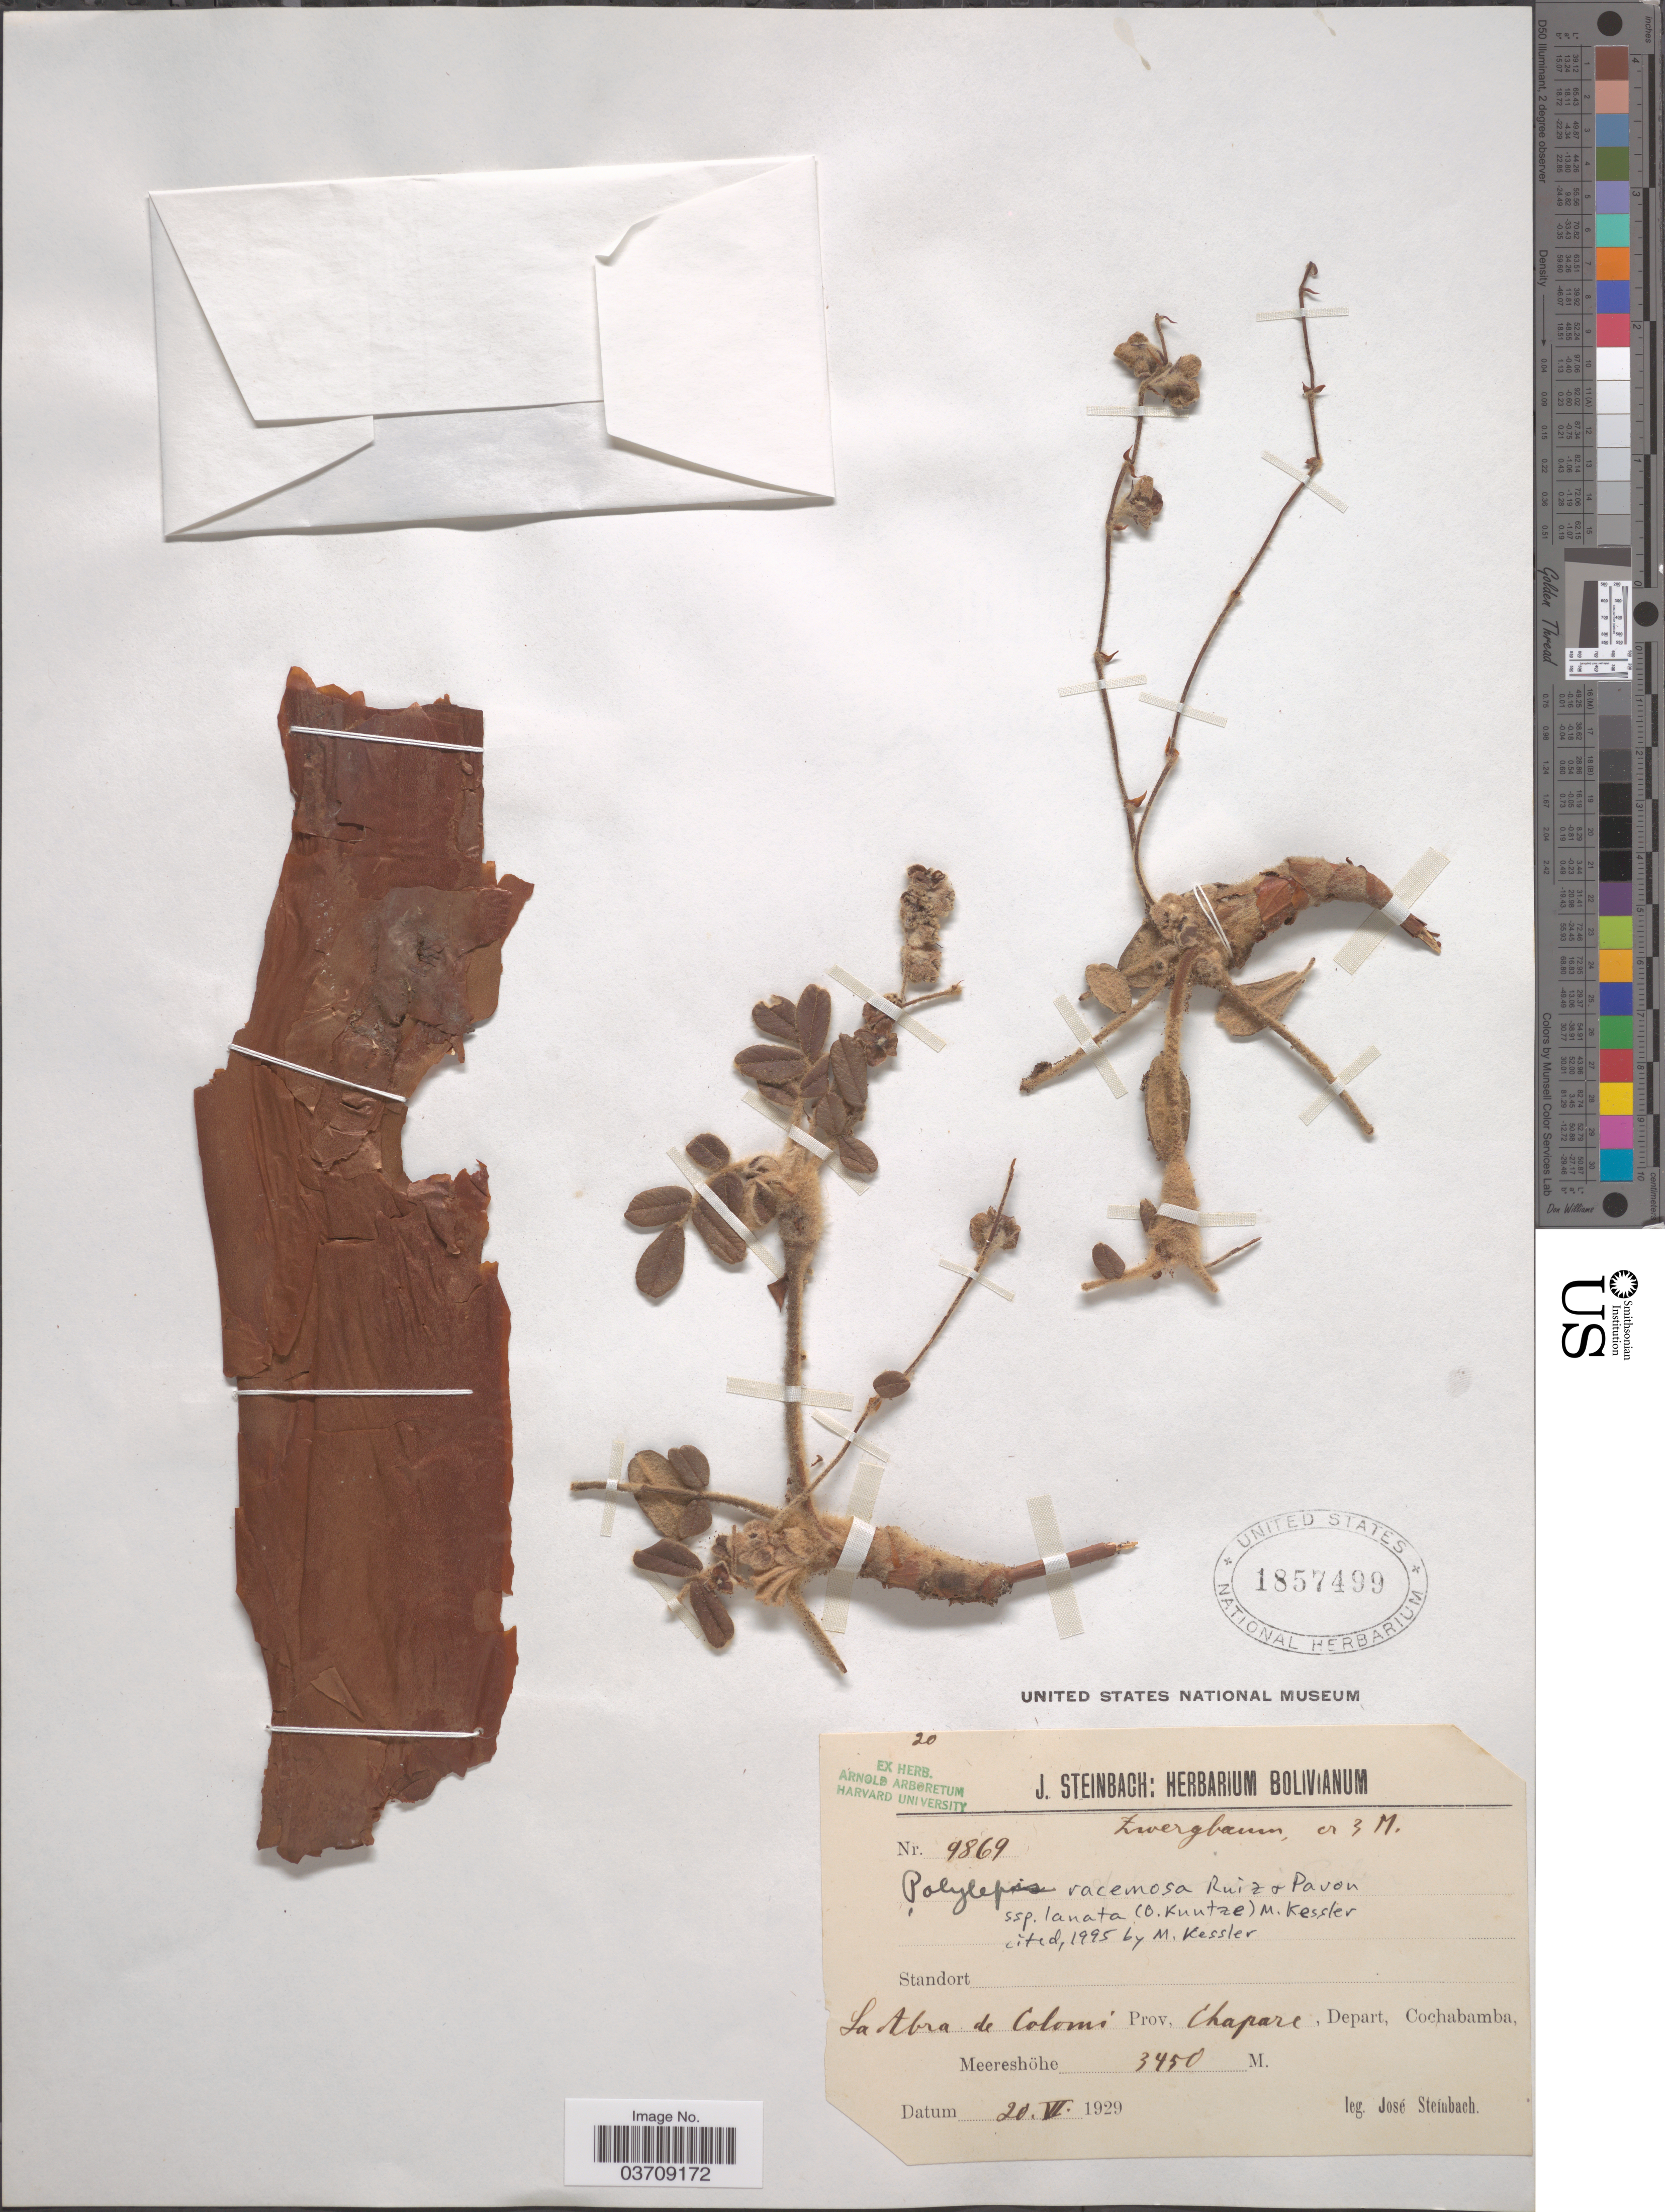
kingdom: Plantae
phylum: Tracheophyta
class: Magnoliopsida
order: Rosales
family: Rosaceae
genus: Polylepis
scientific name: Polylepis racemosa subsp. lanata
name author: (Kuntze) M. Kessler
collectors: J. Steinbach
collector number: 9869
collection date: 1929-06-20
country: Bolivia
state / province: Cochabamba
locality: La Abra de Colomi. Prov. Chapare, Depart, Cochabamba.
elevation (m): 3450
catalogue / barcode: US 1857499